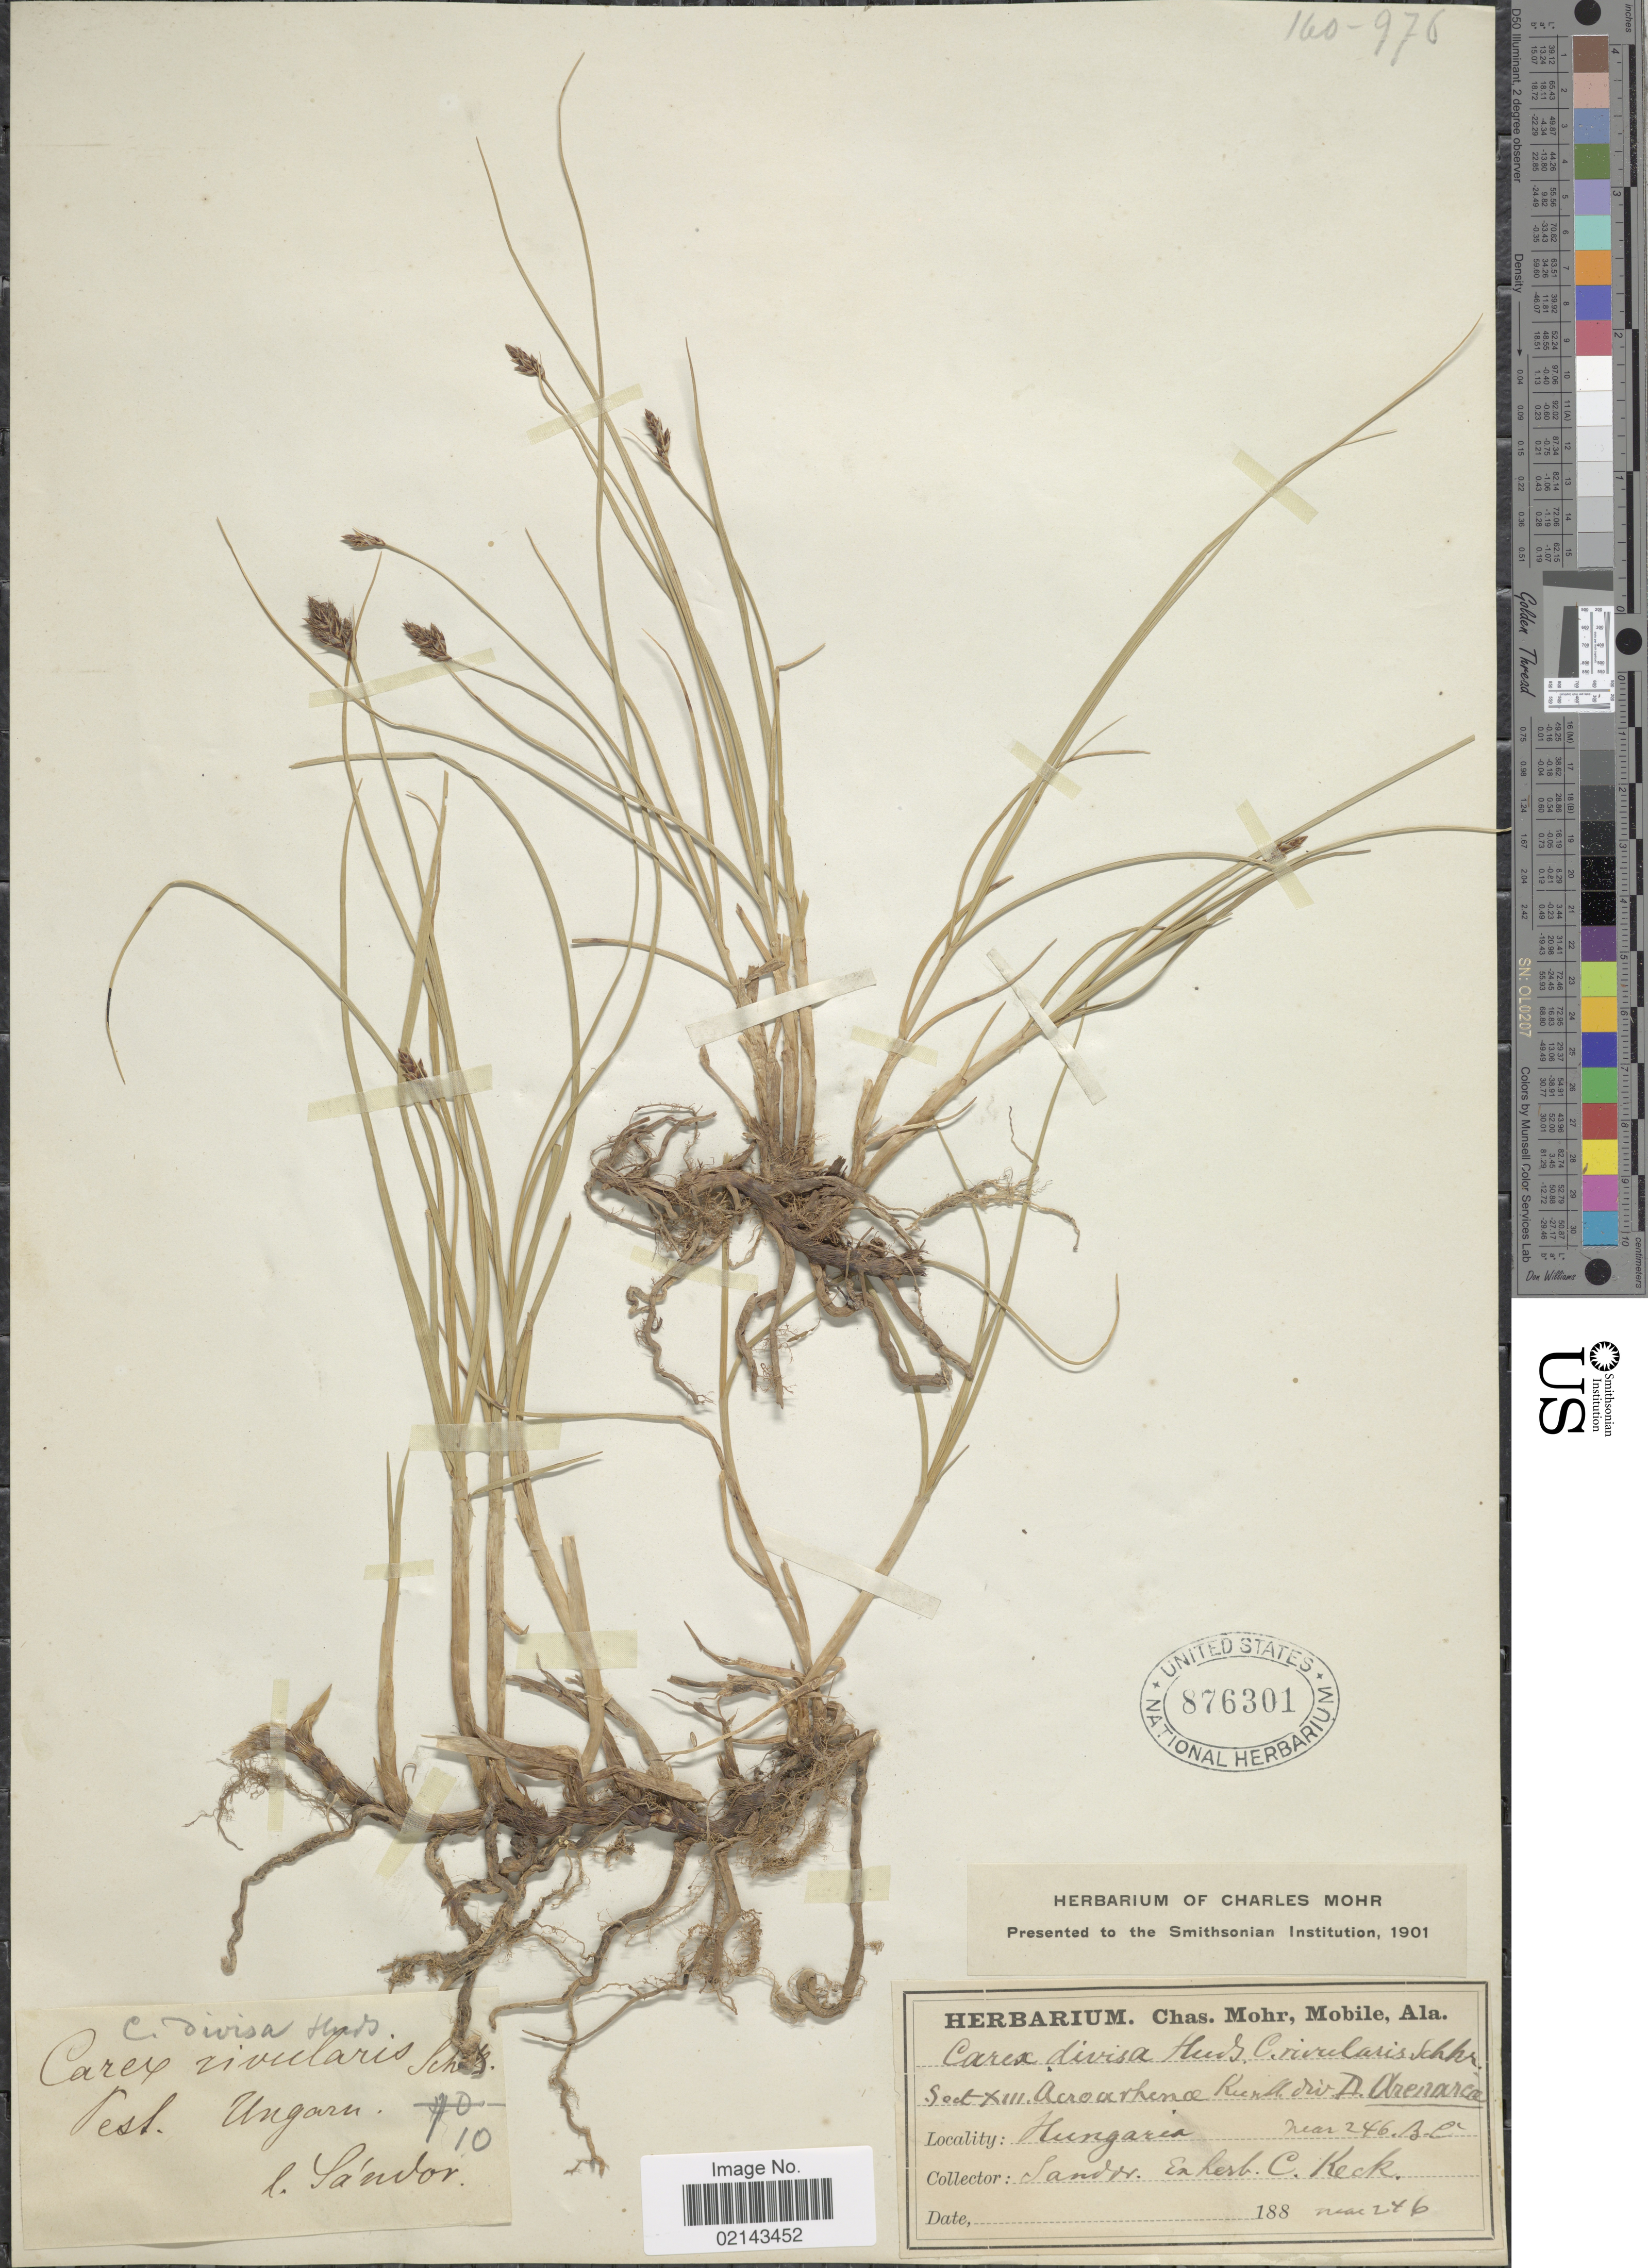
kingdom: Plantae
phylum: Tracheophyta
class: Liliopsida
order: Poales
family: Cyperaceae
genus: Carex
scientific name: Carex divisa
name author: Huds.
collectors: L. Sandor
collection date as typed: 188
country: Hungary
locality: Pest. Ungarn.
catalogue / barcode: US 876301